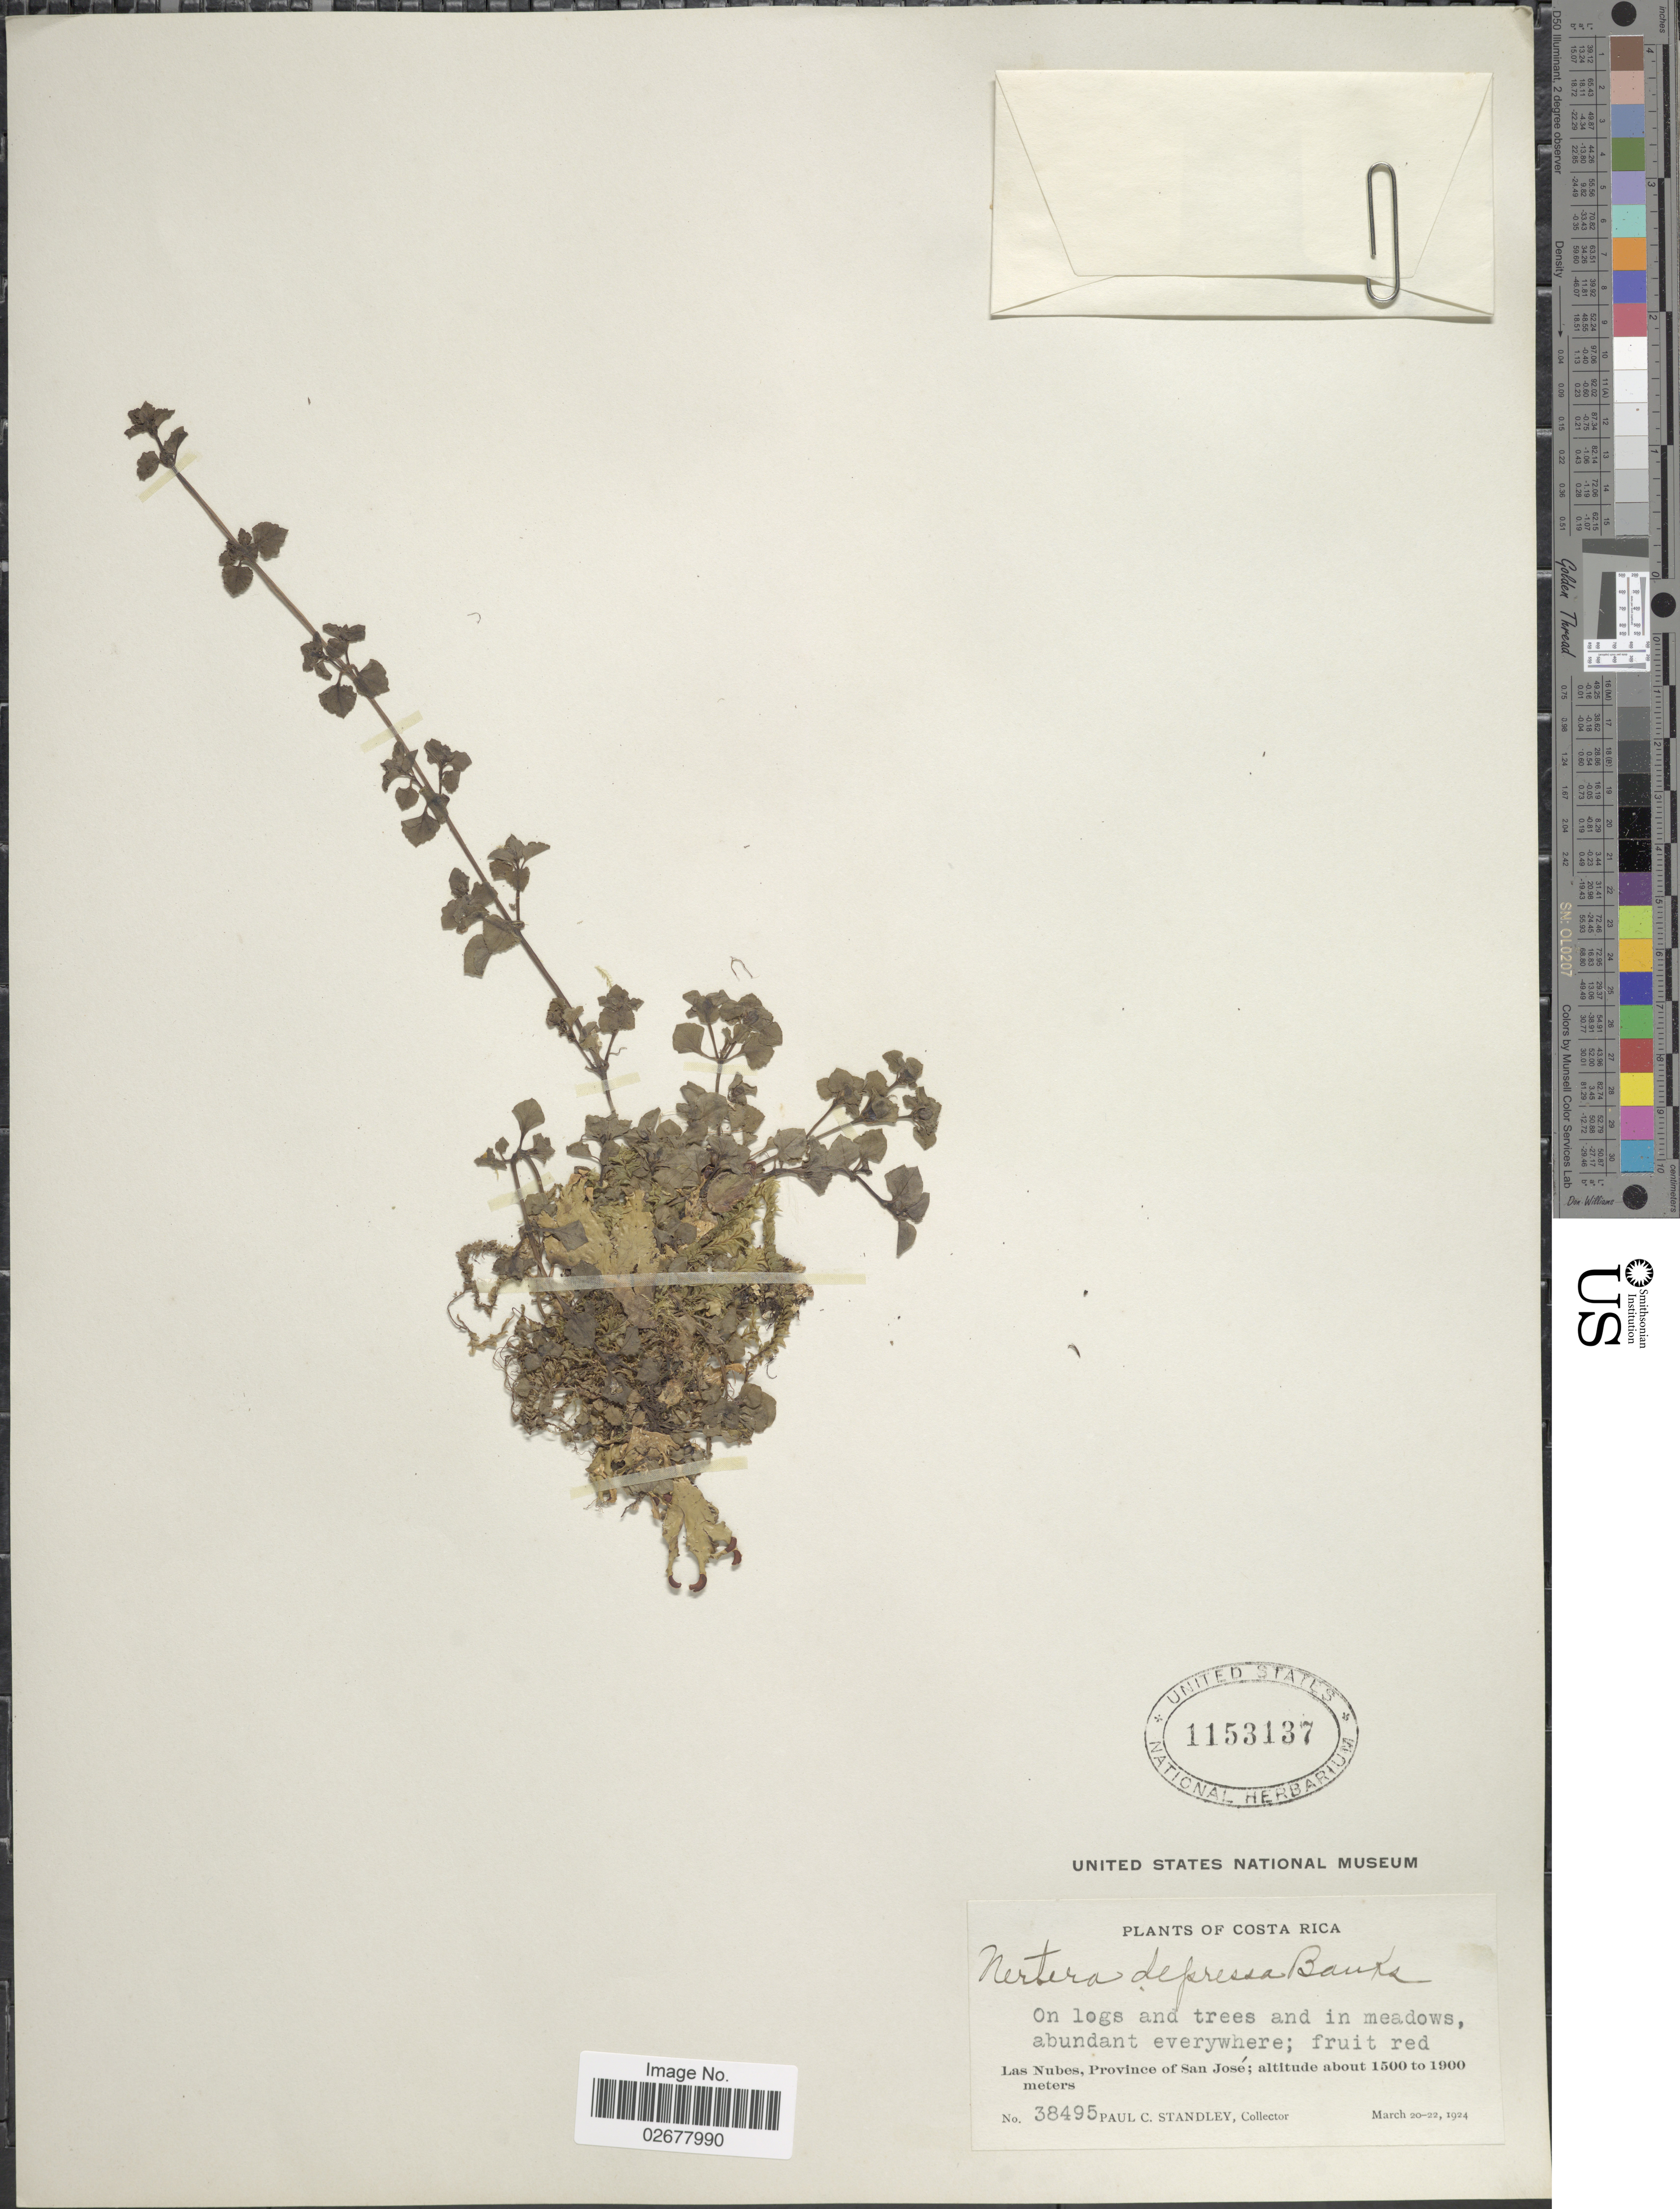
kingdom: Plantae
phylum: Tracheophyta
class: Magnoliopsida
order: Gentianales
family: Rubiaceae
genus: Nertera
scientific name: Nertera depressa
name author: Banks & Sol. ex Gaertn.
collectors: P. C. Standley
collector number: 38495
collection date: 1924-03-20/1924-03-22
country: Costa Rica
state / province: San José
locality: Las Nubes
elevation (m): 1500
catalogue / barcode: US 1153137